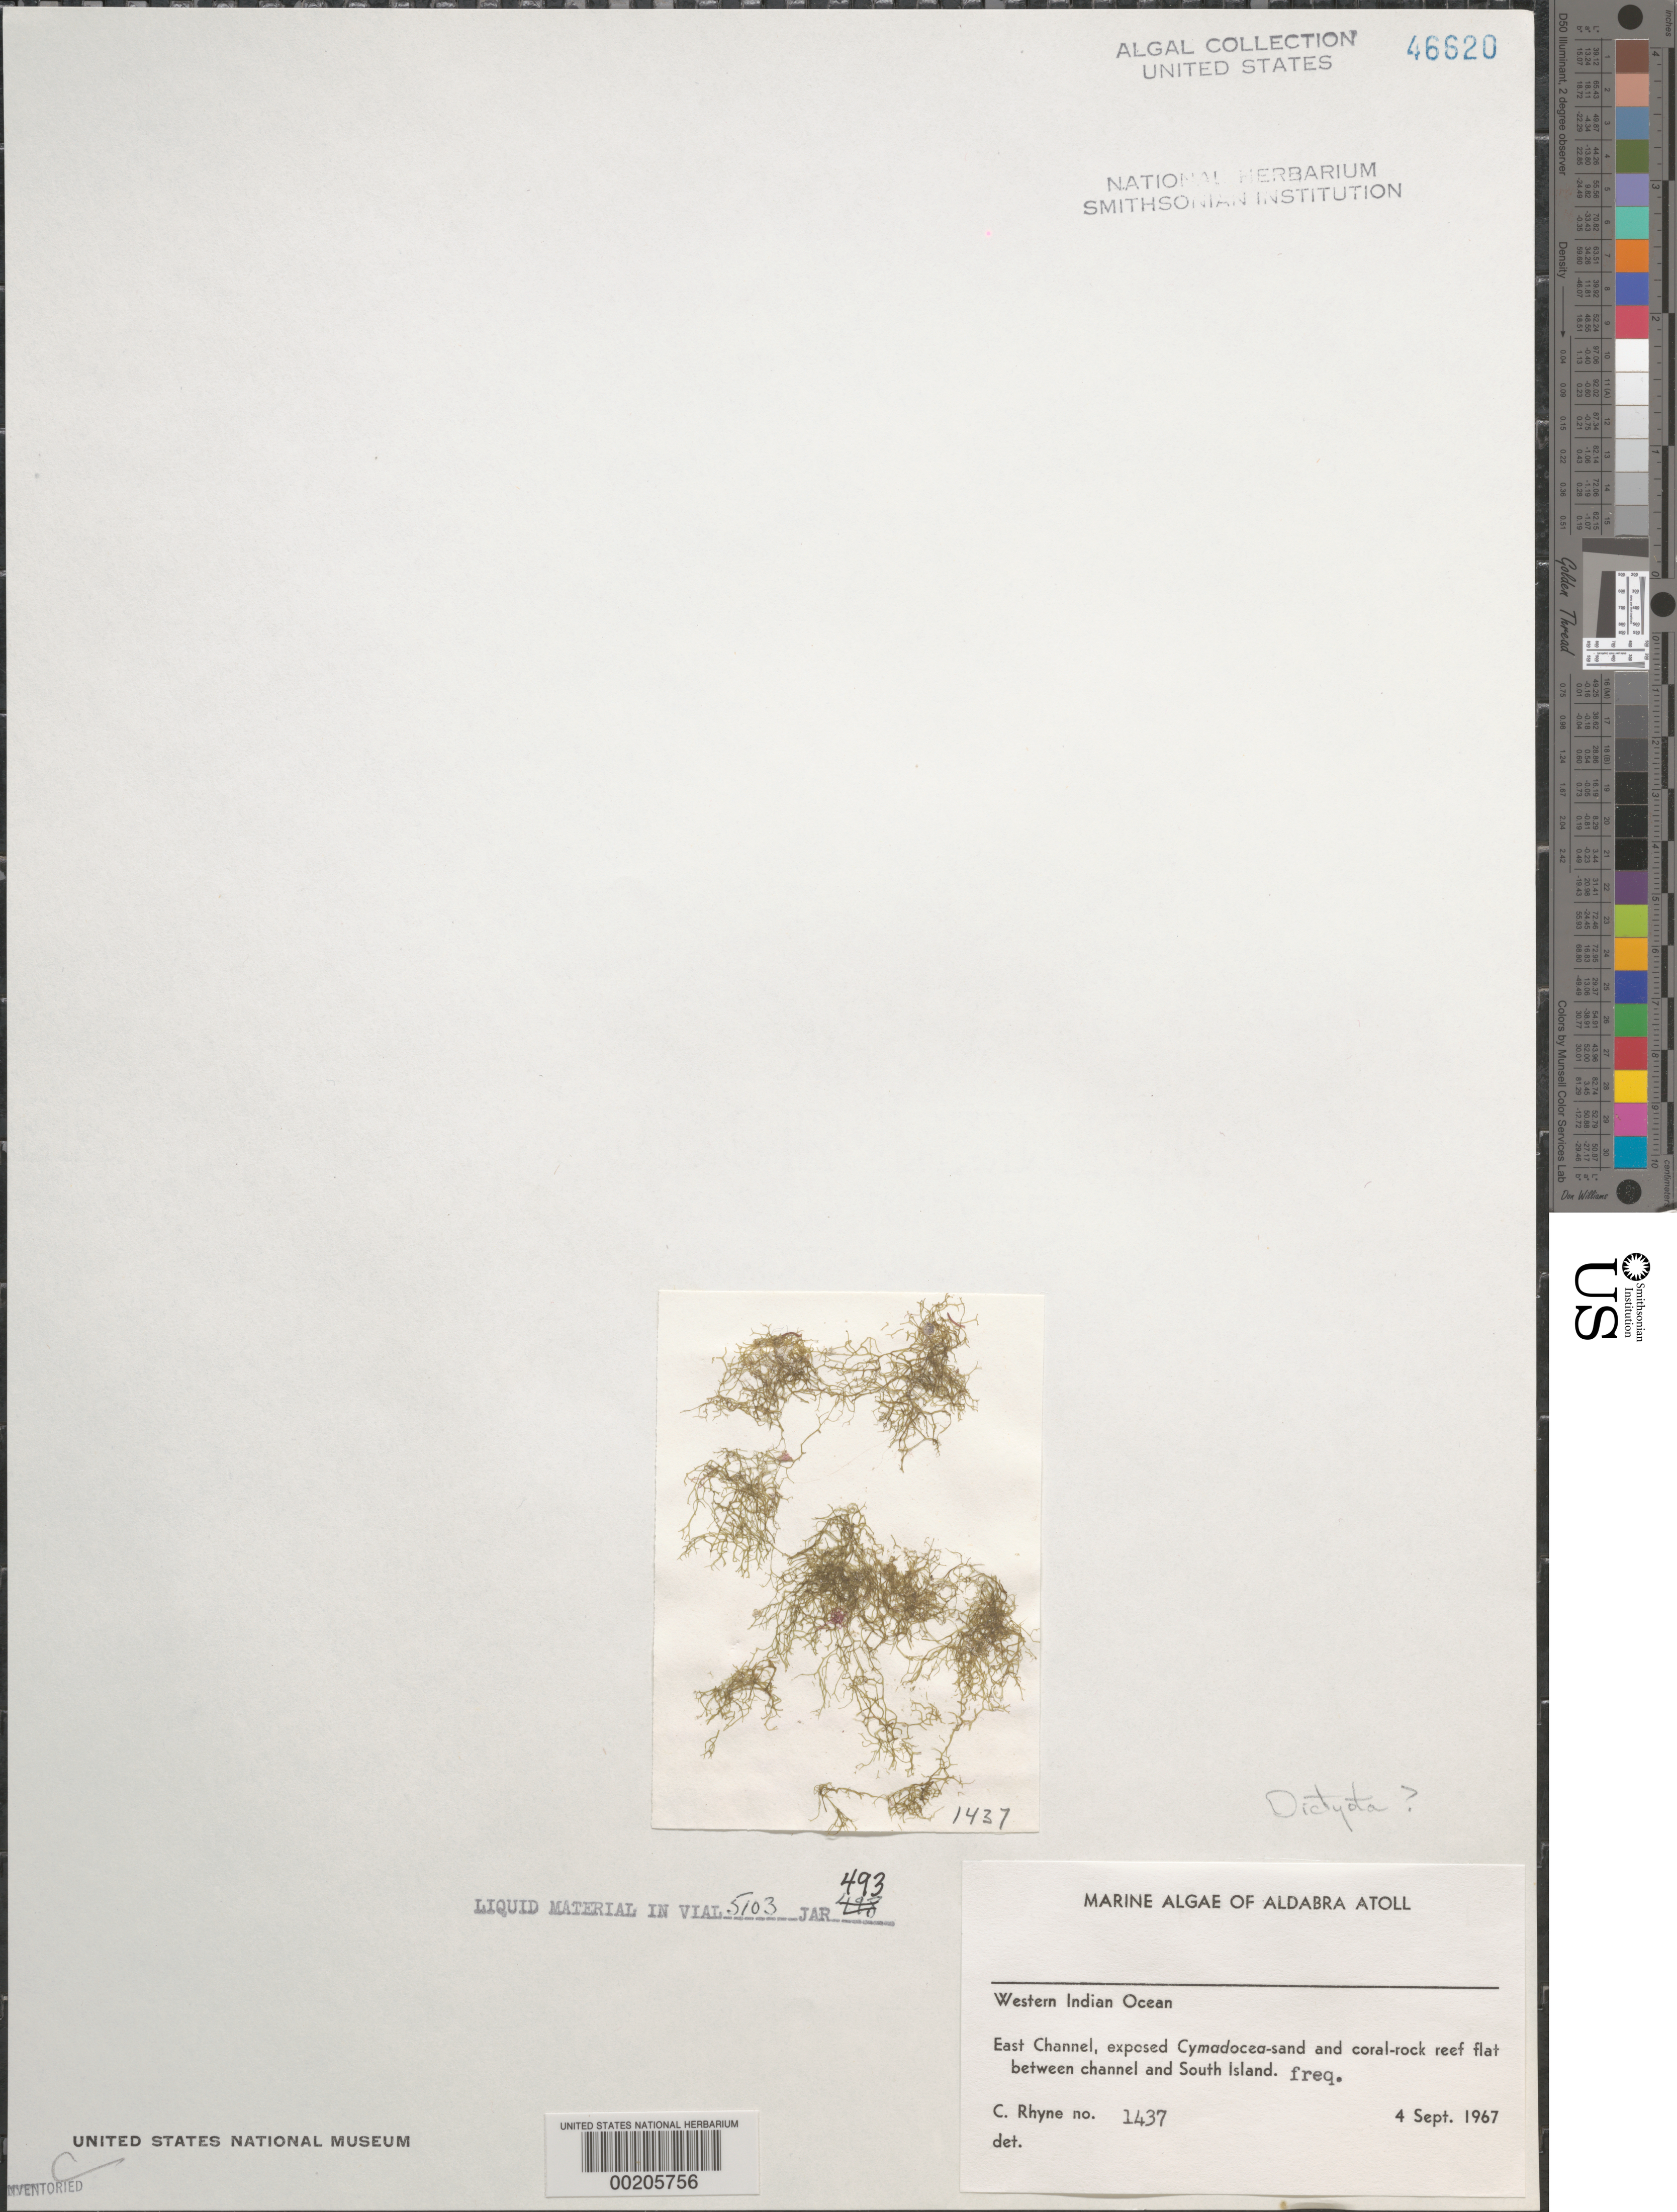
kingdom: Chromista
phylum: Ochrophyta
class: Phaeophyceae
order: Dictyotales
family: Dictyotaceae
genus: Dictyota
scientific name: Dictyota sp.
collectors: C. Rhyne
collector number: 1437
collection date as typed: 04 Sep 1967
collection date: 1967-09-04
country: Seychelles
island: Aldabra Atoll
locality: Between East Channel and South Island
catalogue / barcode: US 46620